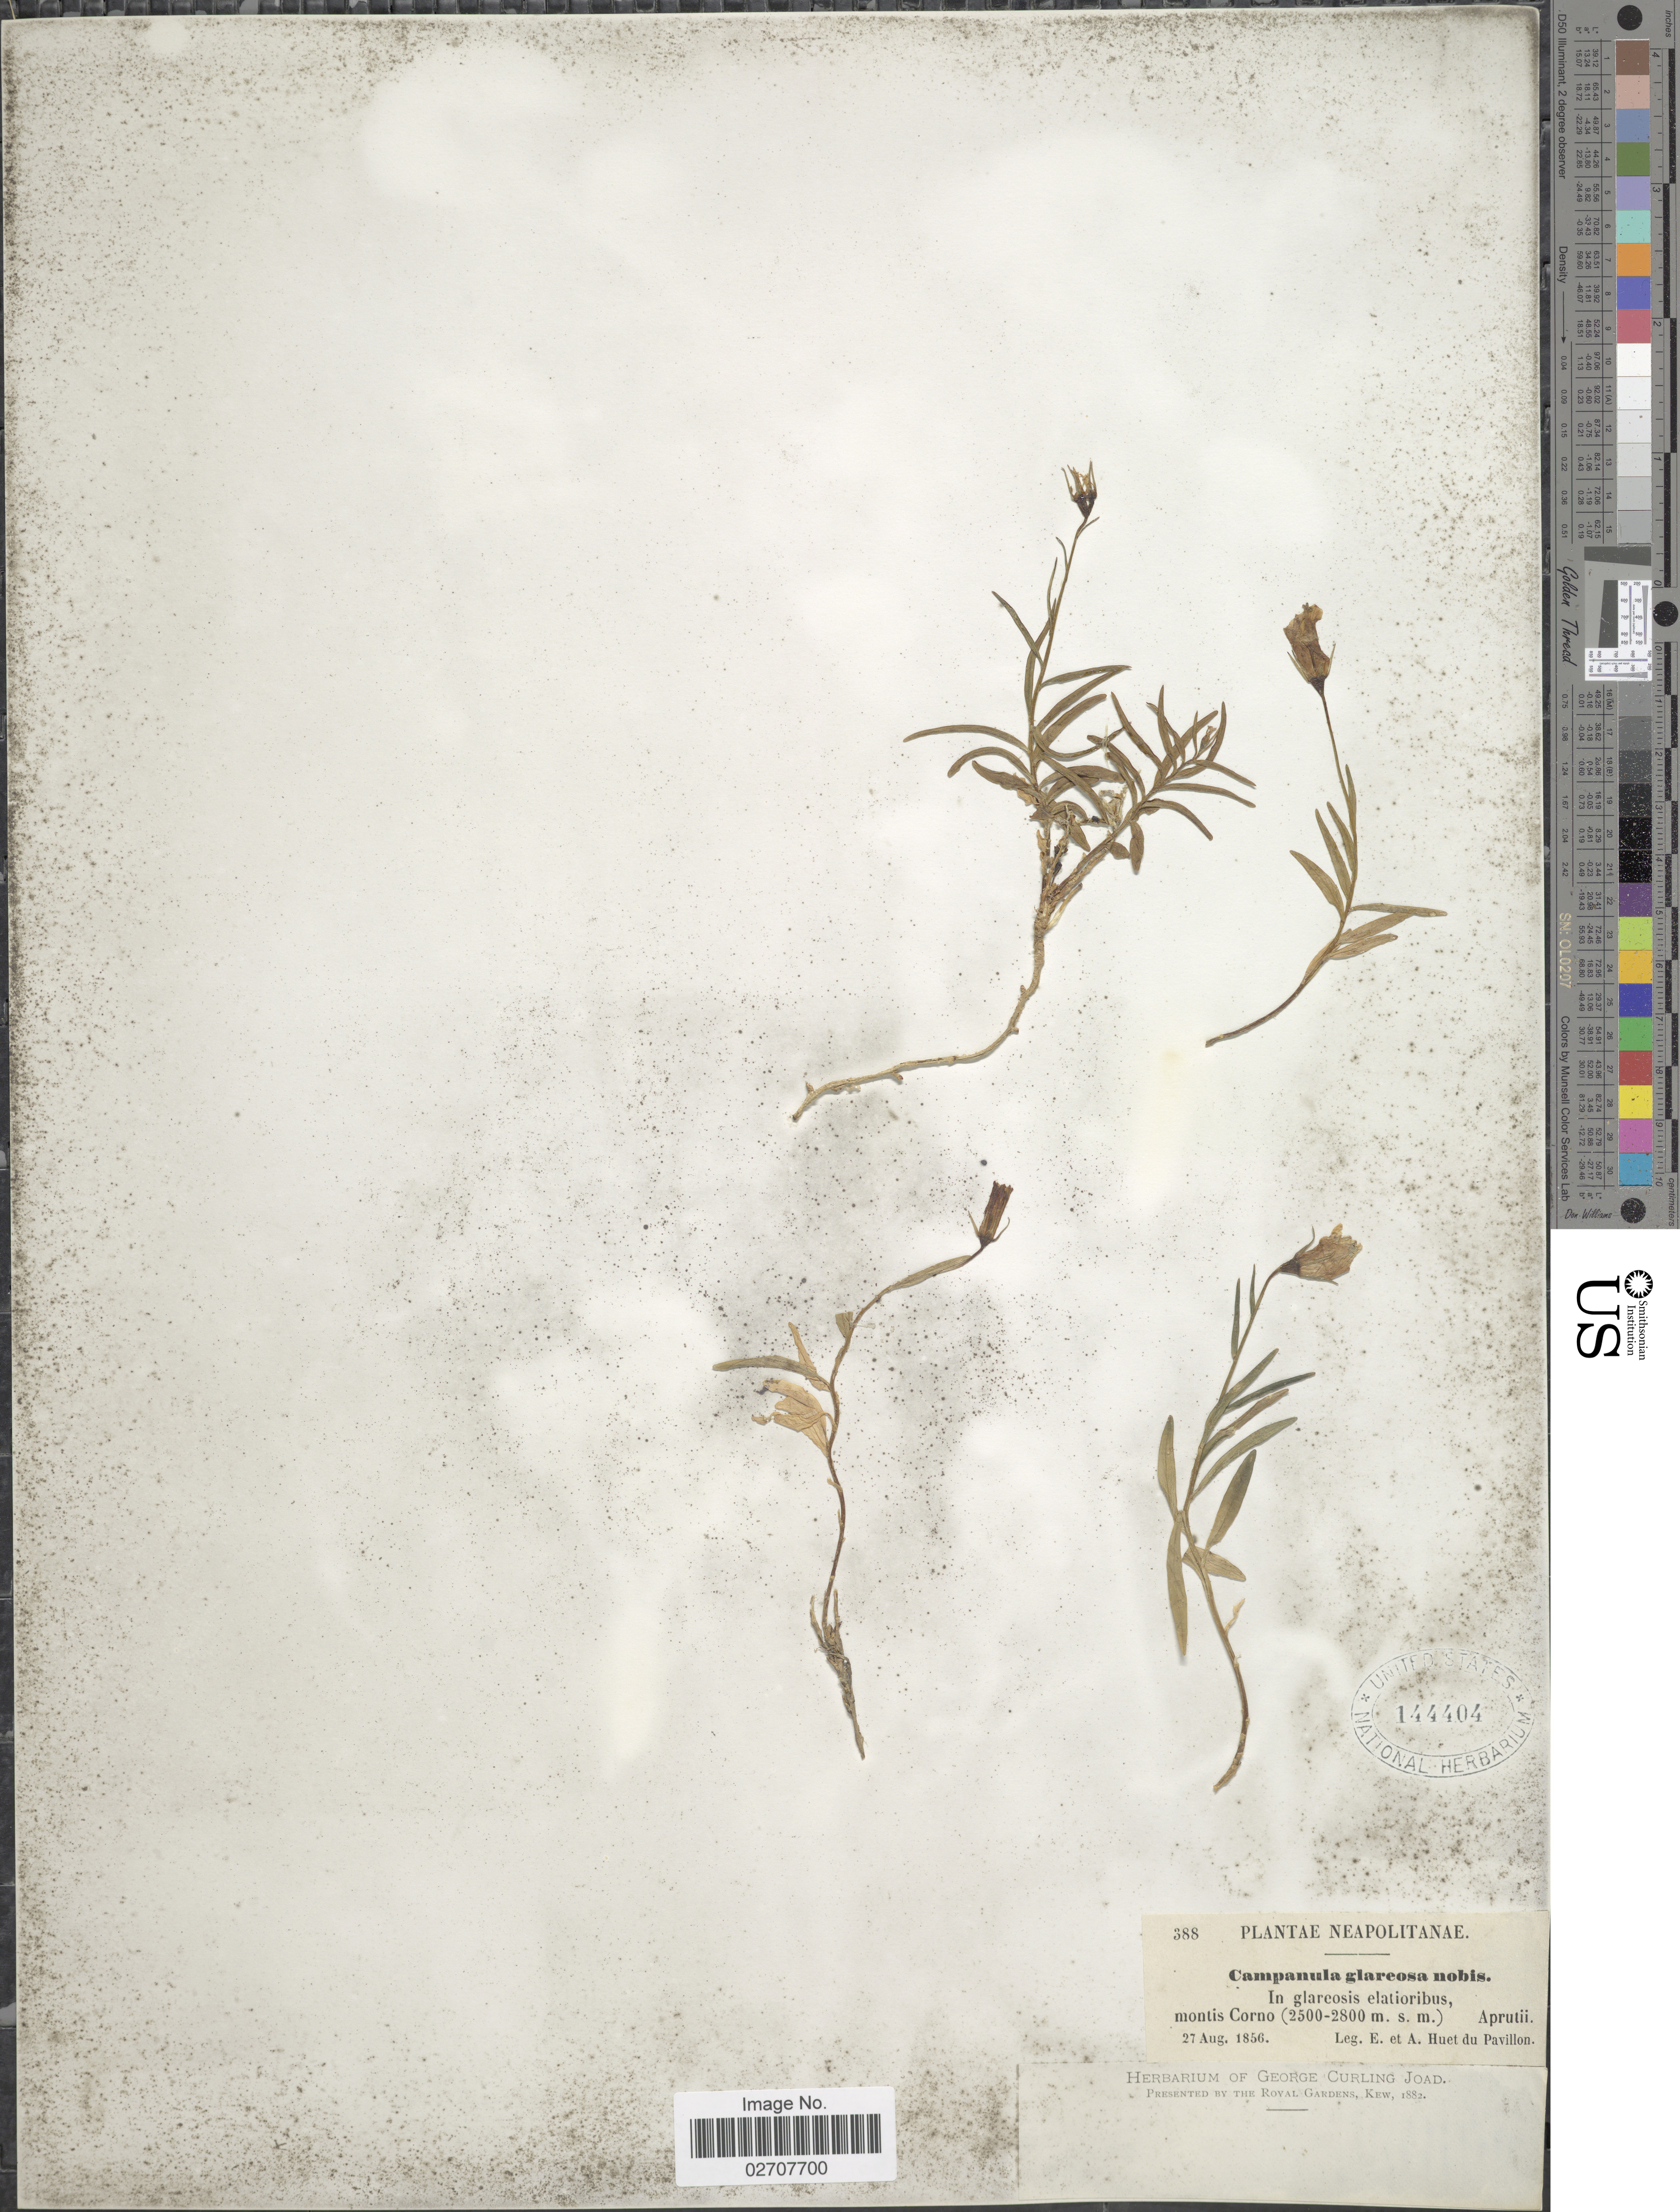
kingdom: Plantae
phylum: Tracheophyta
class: Magnoliopsida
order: Asterales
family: Campanulaceae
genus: Campanula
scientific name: Campanula glareosa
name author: A. Huet ex Nyman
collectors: E. Huet du Pavillon & A. Huet du Pavillon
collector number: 388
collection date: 1856-08-27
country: Italy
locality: Neapolitanae. montis Corno. Aprutii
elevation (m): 2500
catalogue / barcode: US 144404